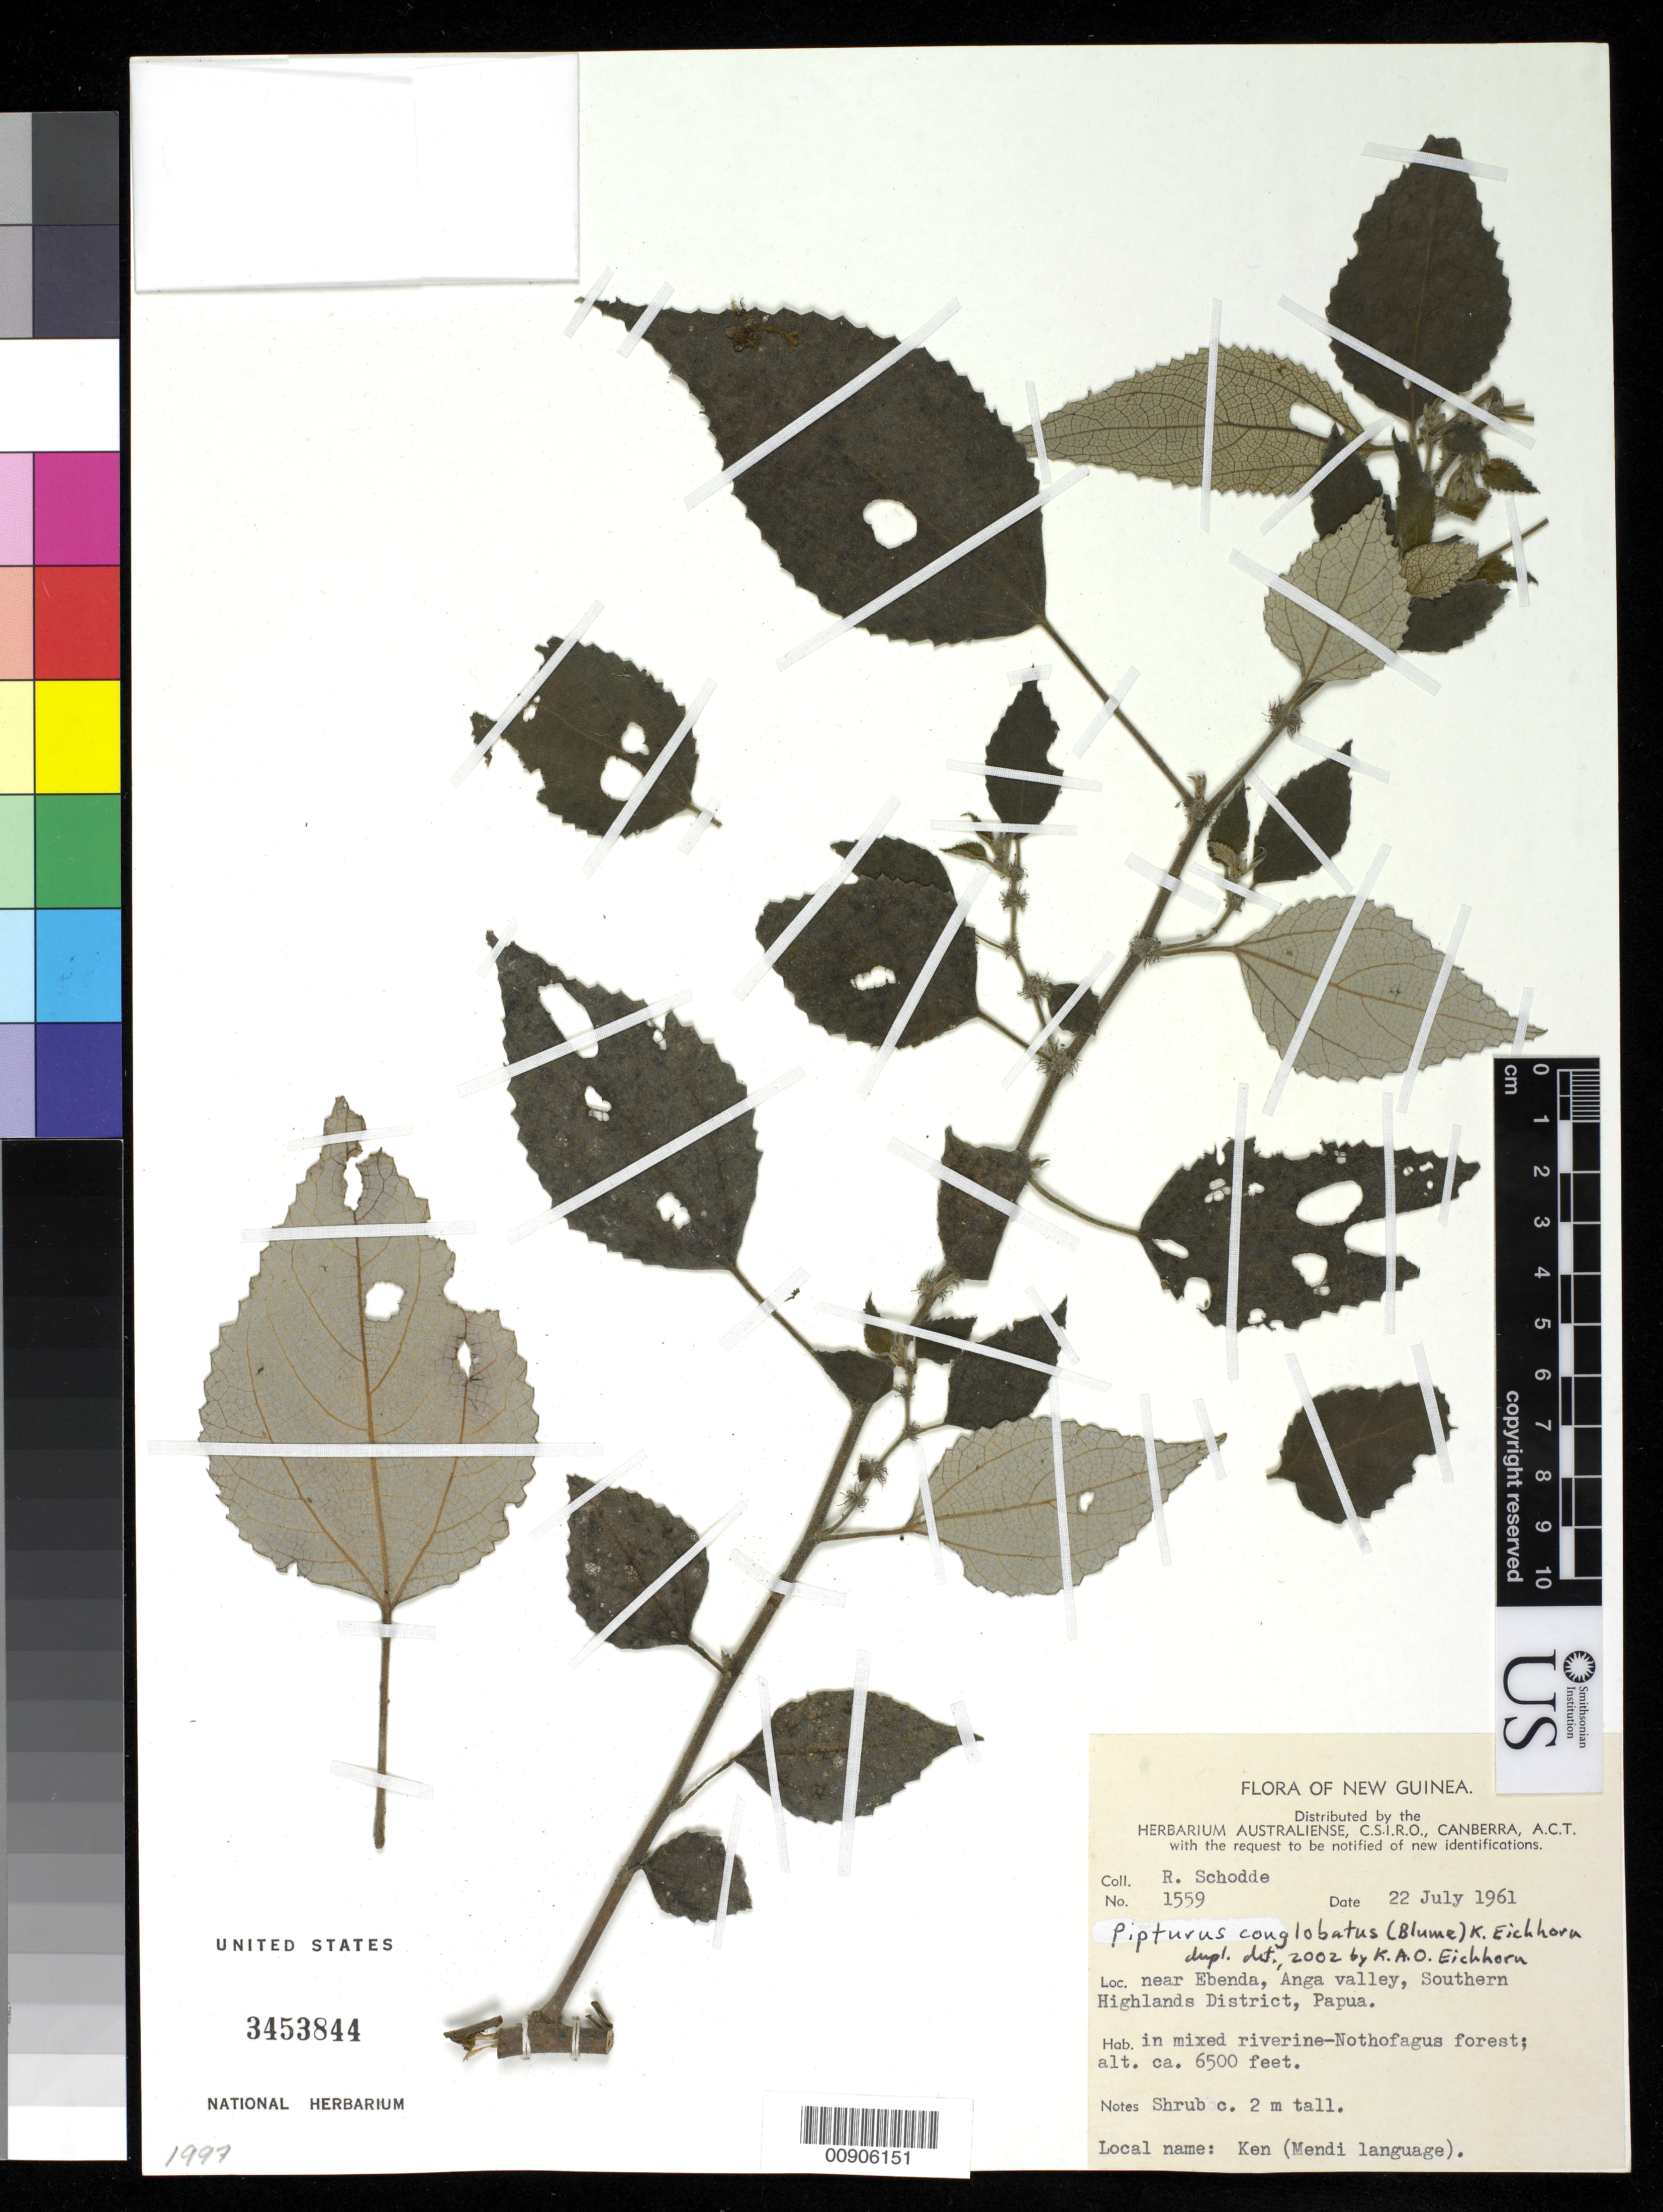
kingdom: Plantae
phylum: Tracheophyta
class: Magnoliopsida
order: Rosales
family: Urticaceae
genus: Pipturus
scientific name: Pipturus congolobatus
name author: (Blume) I.C. Nielsen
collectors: R. Schodde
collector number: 1559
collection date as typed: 22 Jul 1961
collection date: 1961-07-22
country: Papua New Guinea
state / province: Southern Highlands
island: New Guinea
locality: near Ebenda, Anga valley, Southern Highlands District.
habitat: in mixed riverine-Nothofagus forest.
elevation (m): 1981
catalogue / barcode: US 3453844